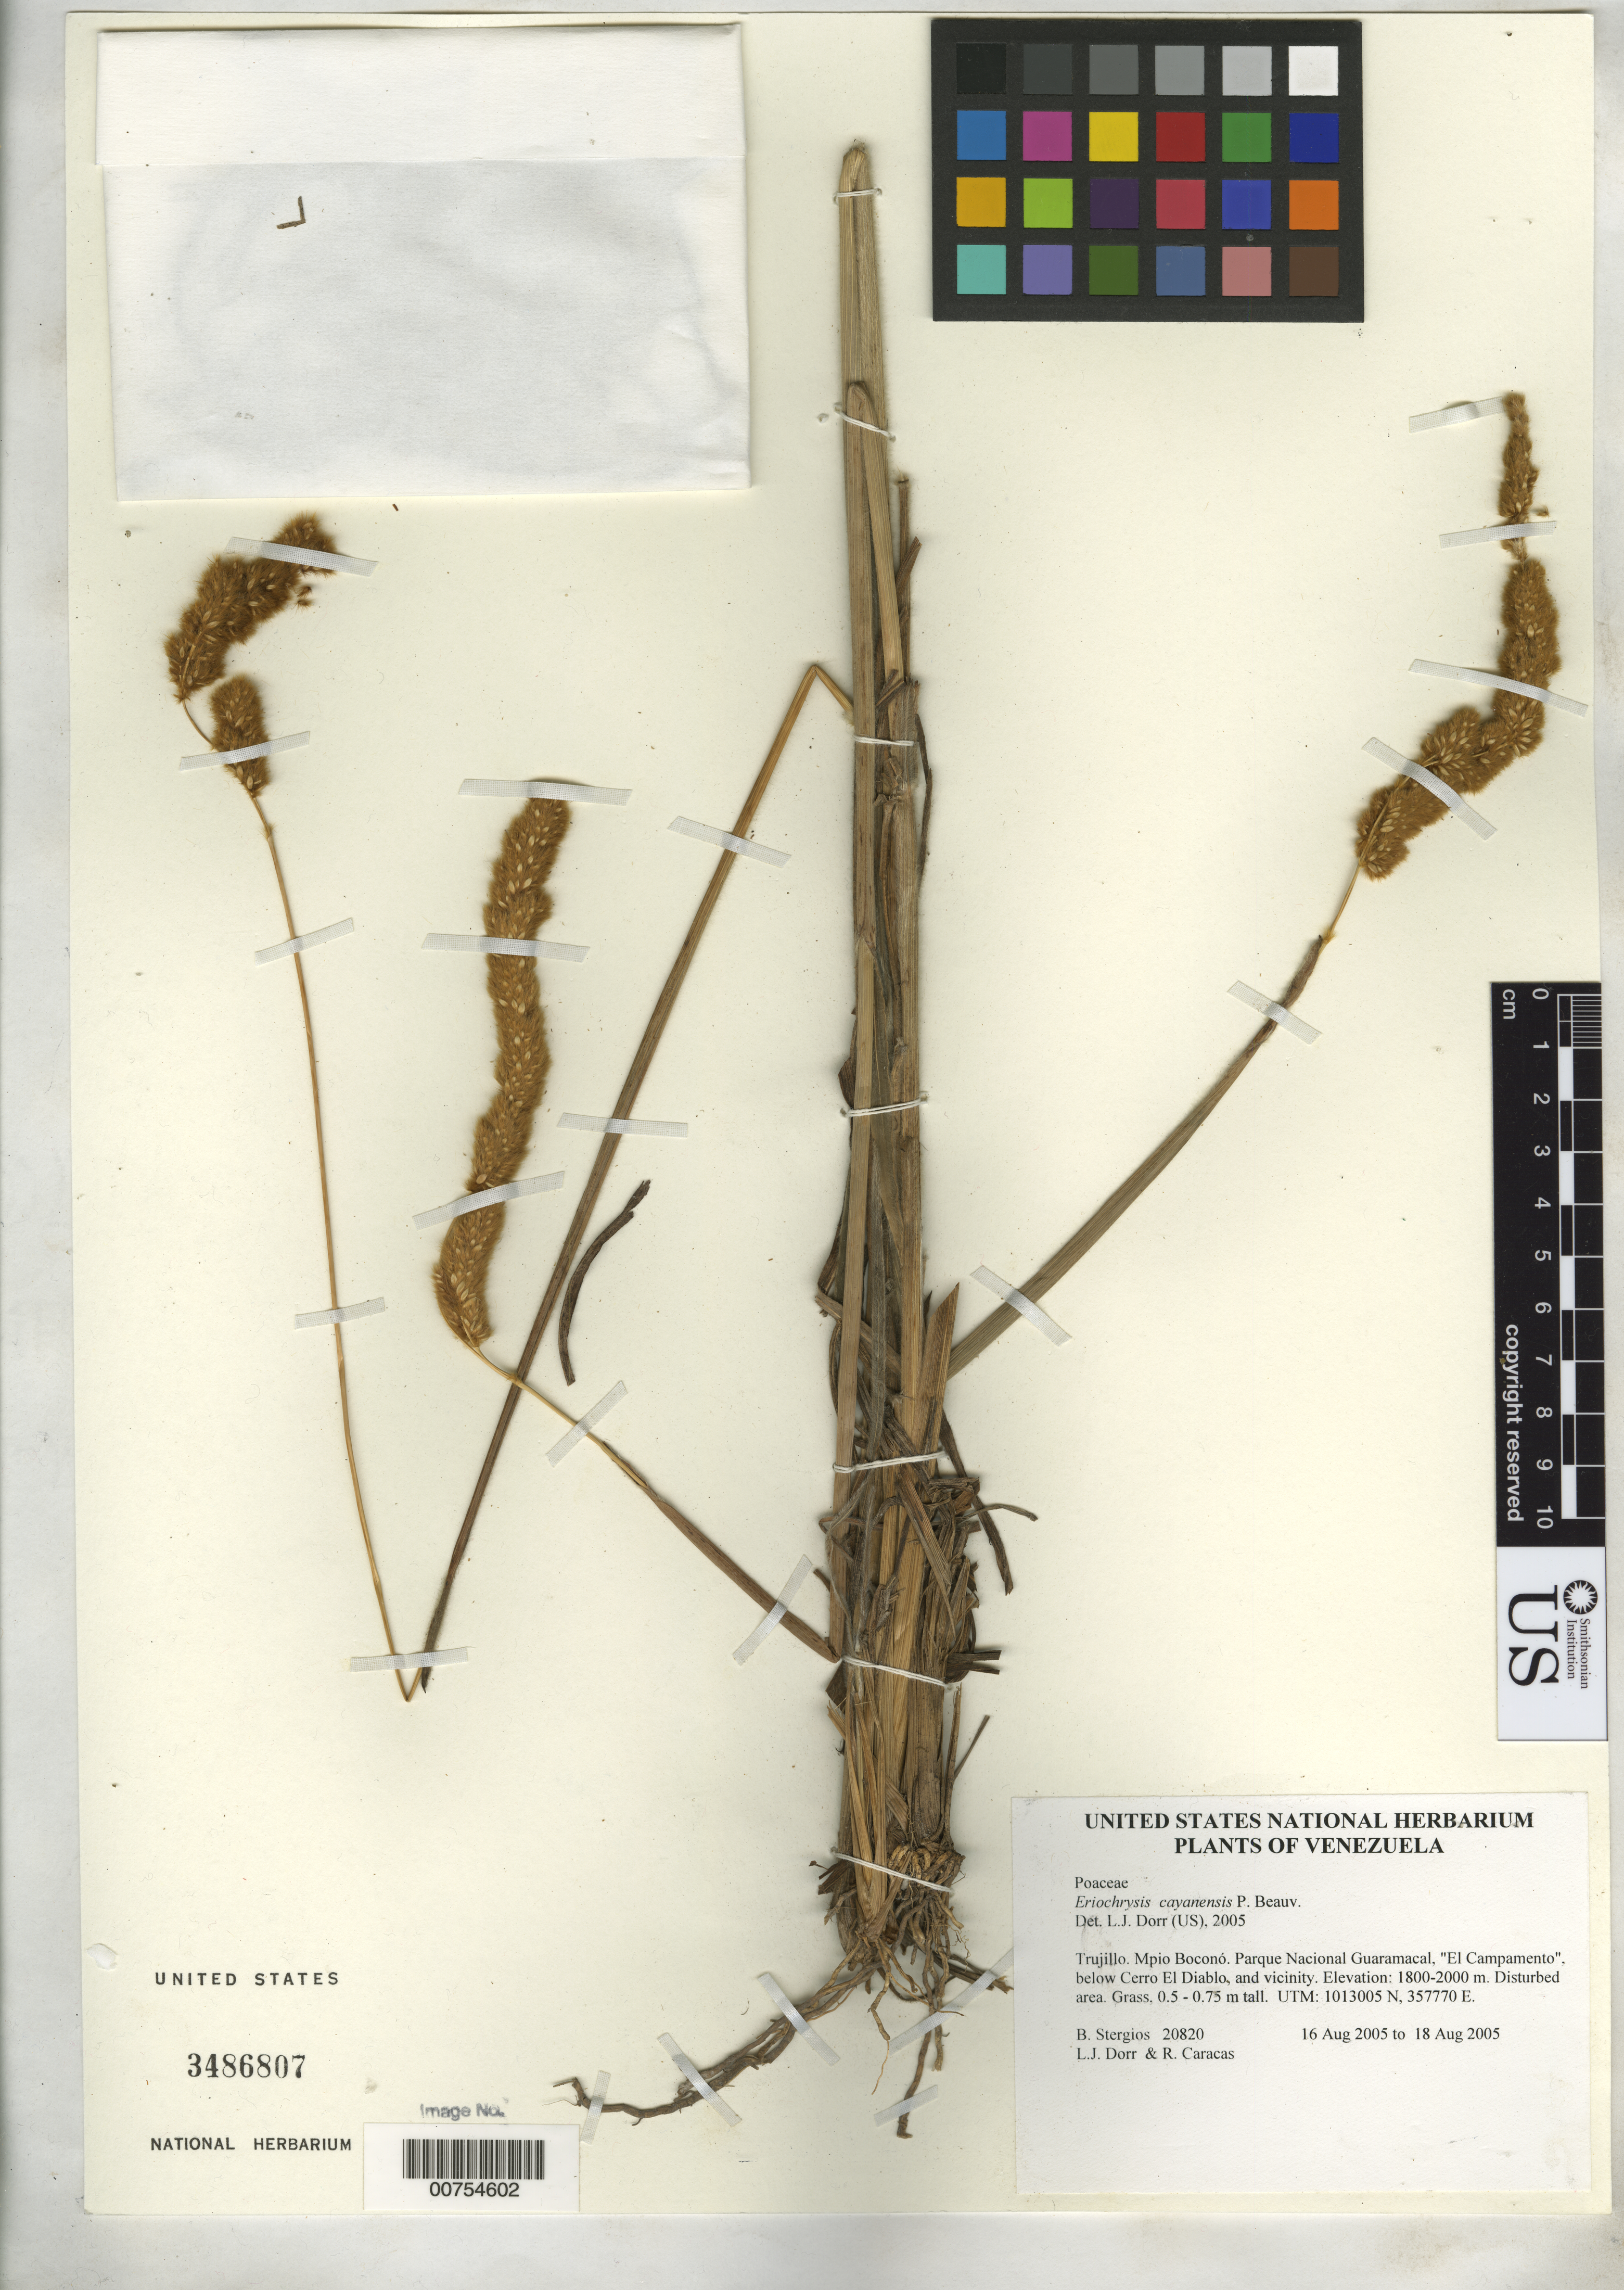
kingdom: Plantae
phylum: Tracheophyta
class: Liliopsida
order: Poales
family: Poaceae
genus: Eriochrysis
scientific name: Eriochrysis cayennensis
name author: P. Beauv.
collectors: B. G. Stergios, L. J. Dorr & R. Caracas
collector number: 20820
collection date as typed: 16 Aug 2005 to 18 Aug 2005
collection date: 2005-08-16/2005-08-18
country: Venezuela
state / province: Trujillo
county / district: Boconó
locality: Parque Nacional Guaramacal, "El Campamento", below Cerro El Diablo, and vicinity.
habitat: Disturbed area.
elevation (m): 1800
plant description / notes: MO, PORT, US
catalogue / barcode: US 3486807